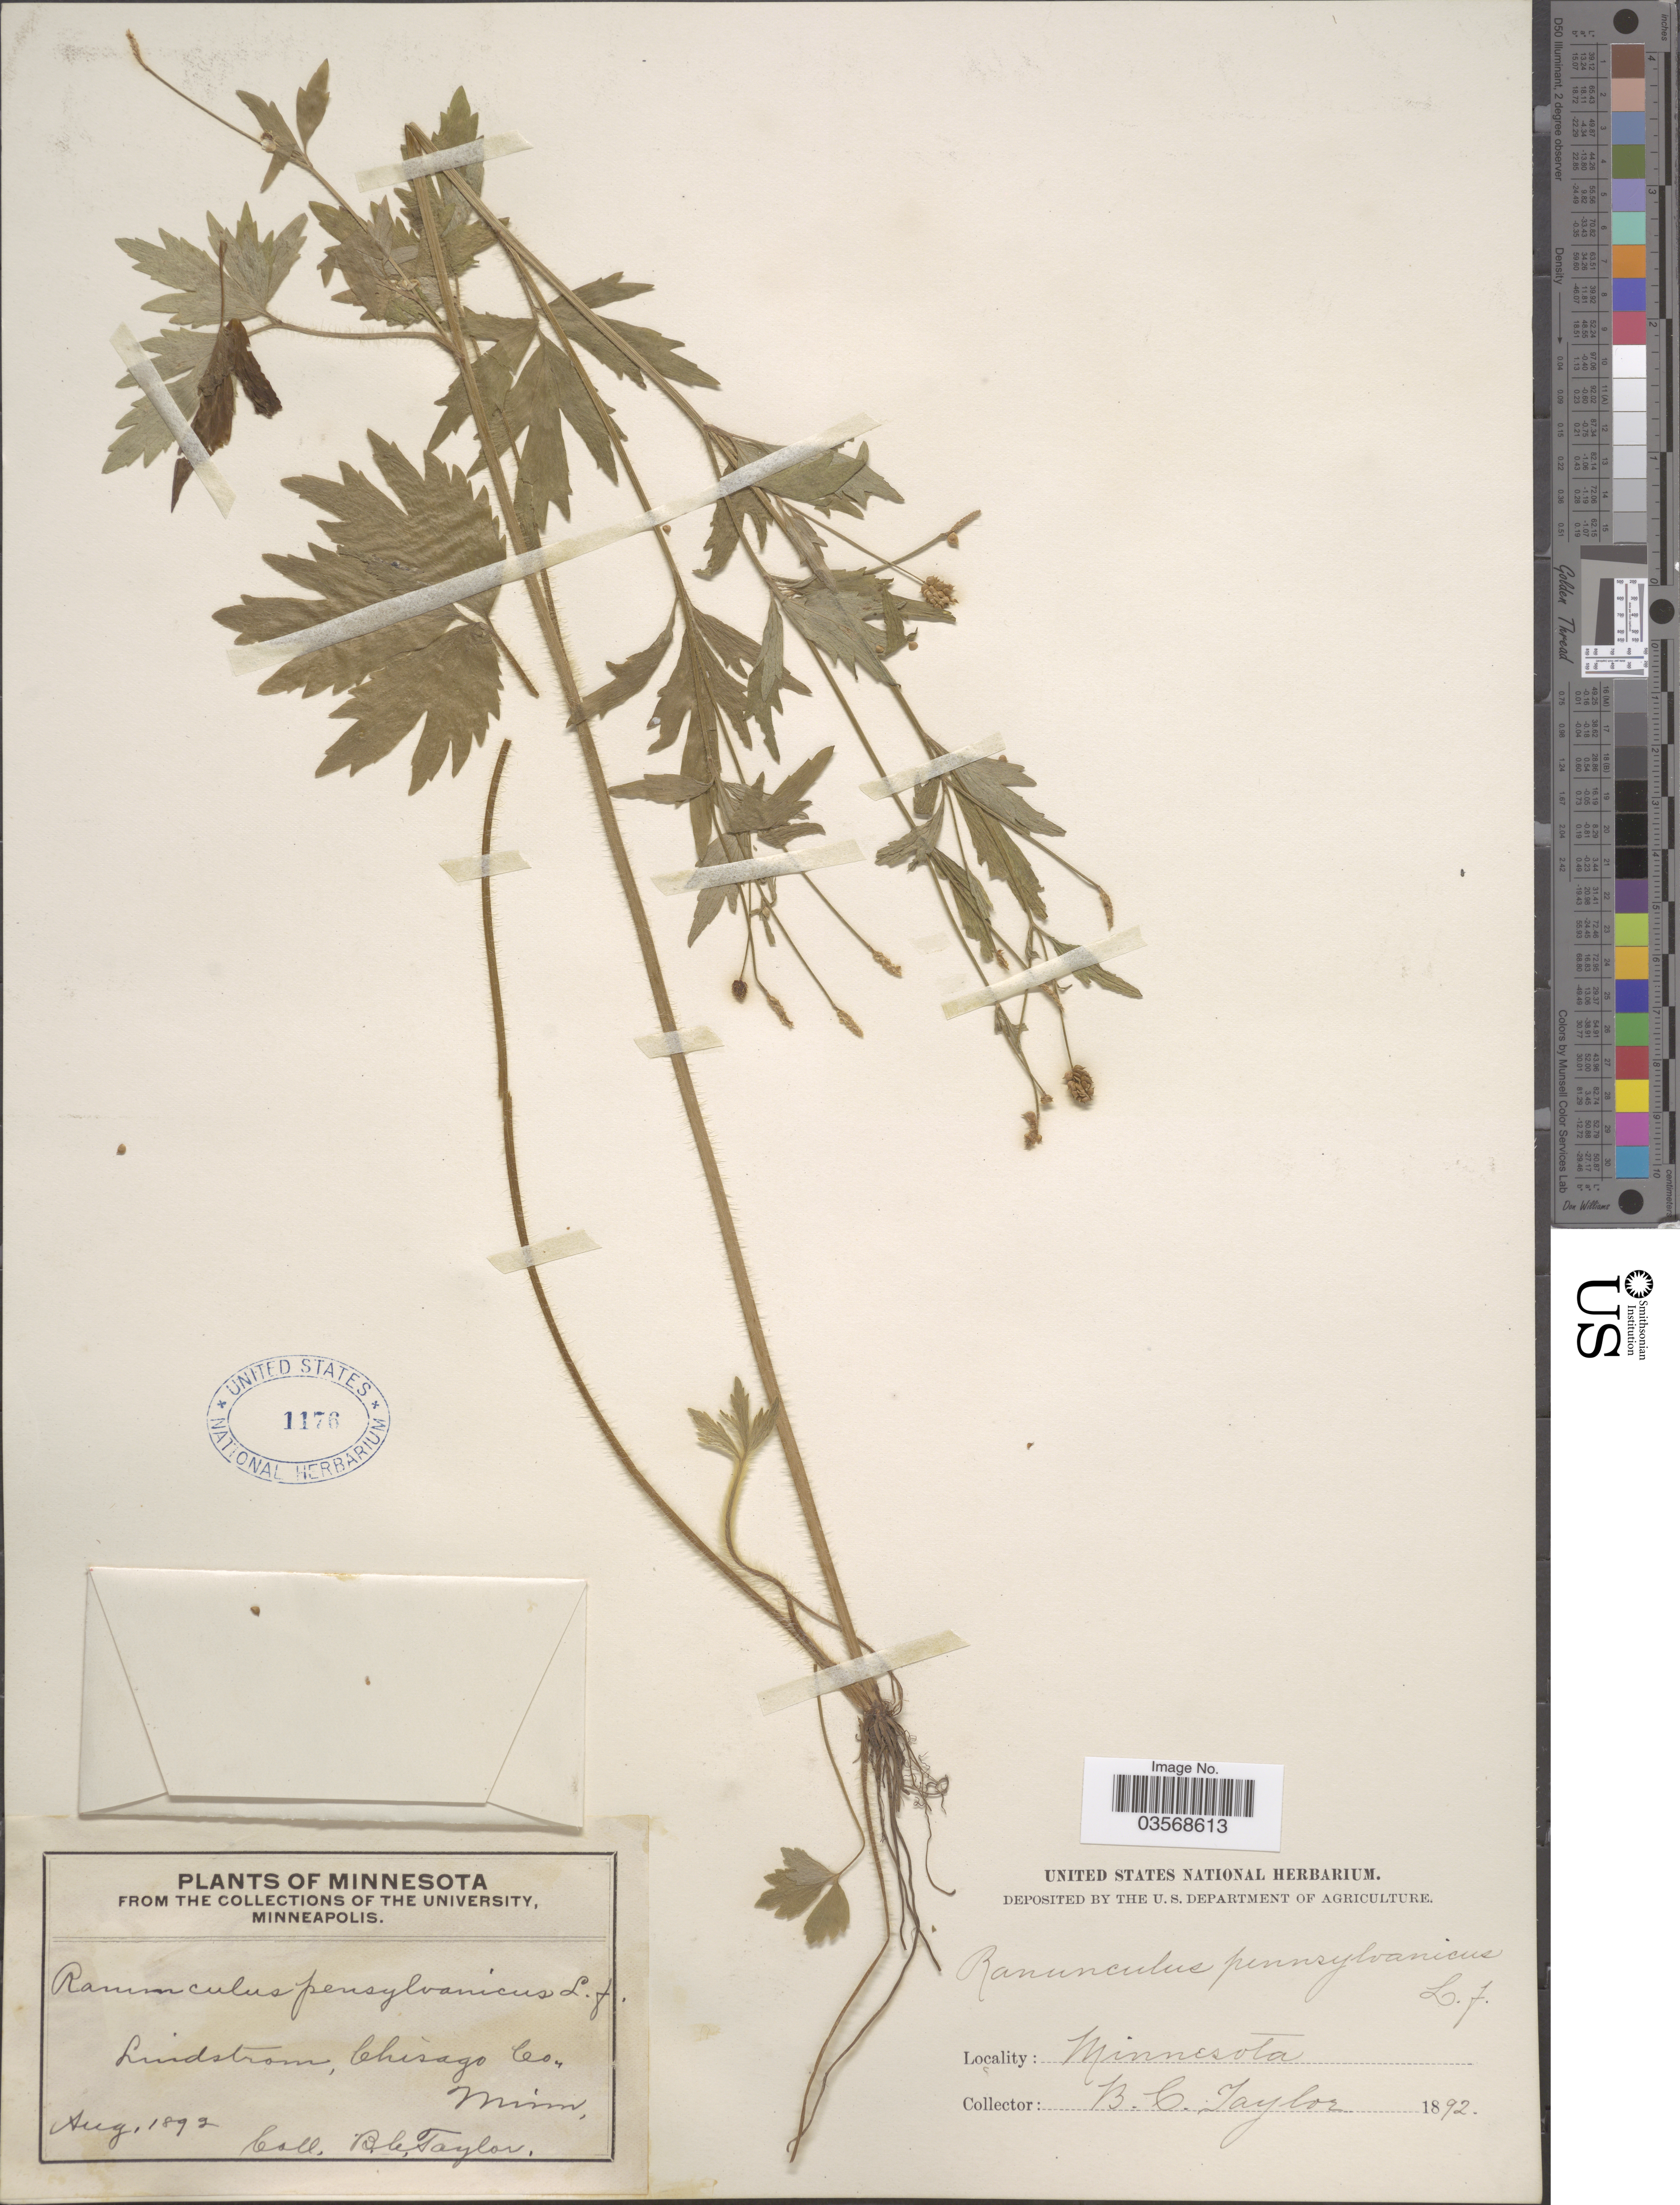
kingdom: Plantae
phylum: Tracheophyta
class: Magnoliopsida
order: Ranunculales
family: Ranunculaceae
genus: Ranunculus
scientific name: Ranunculus pensylvanicus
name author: L. f.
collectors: B. C. Taylor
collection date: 1892-08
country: United States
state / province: Minnesota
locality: Lindstrom, Chisago Co.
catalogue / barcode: US 1176